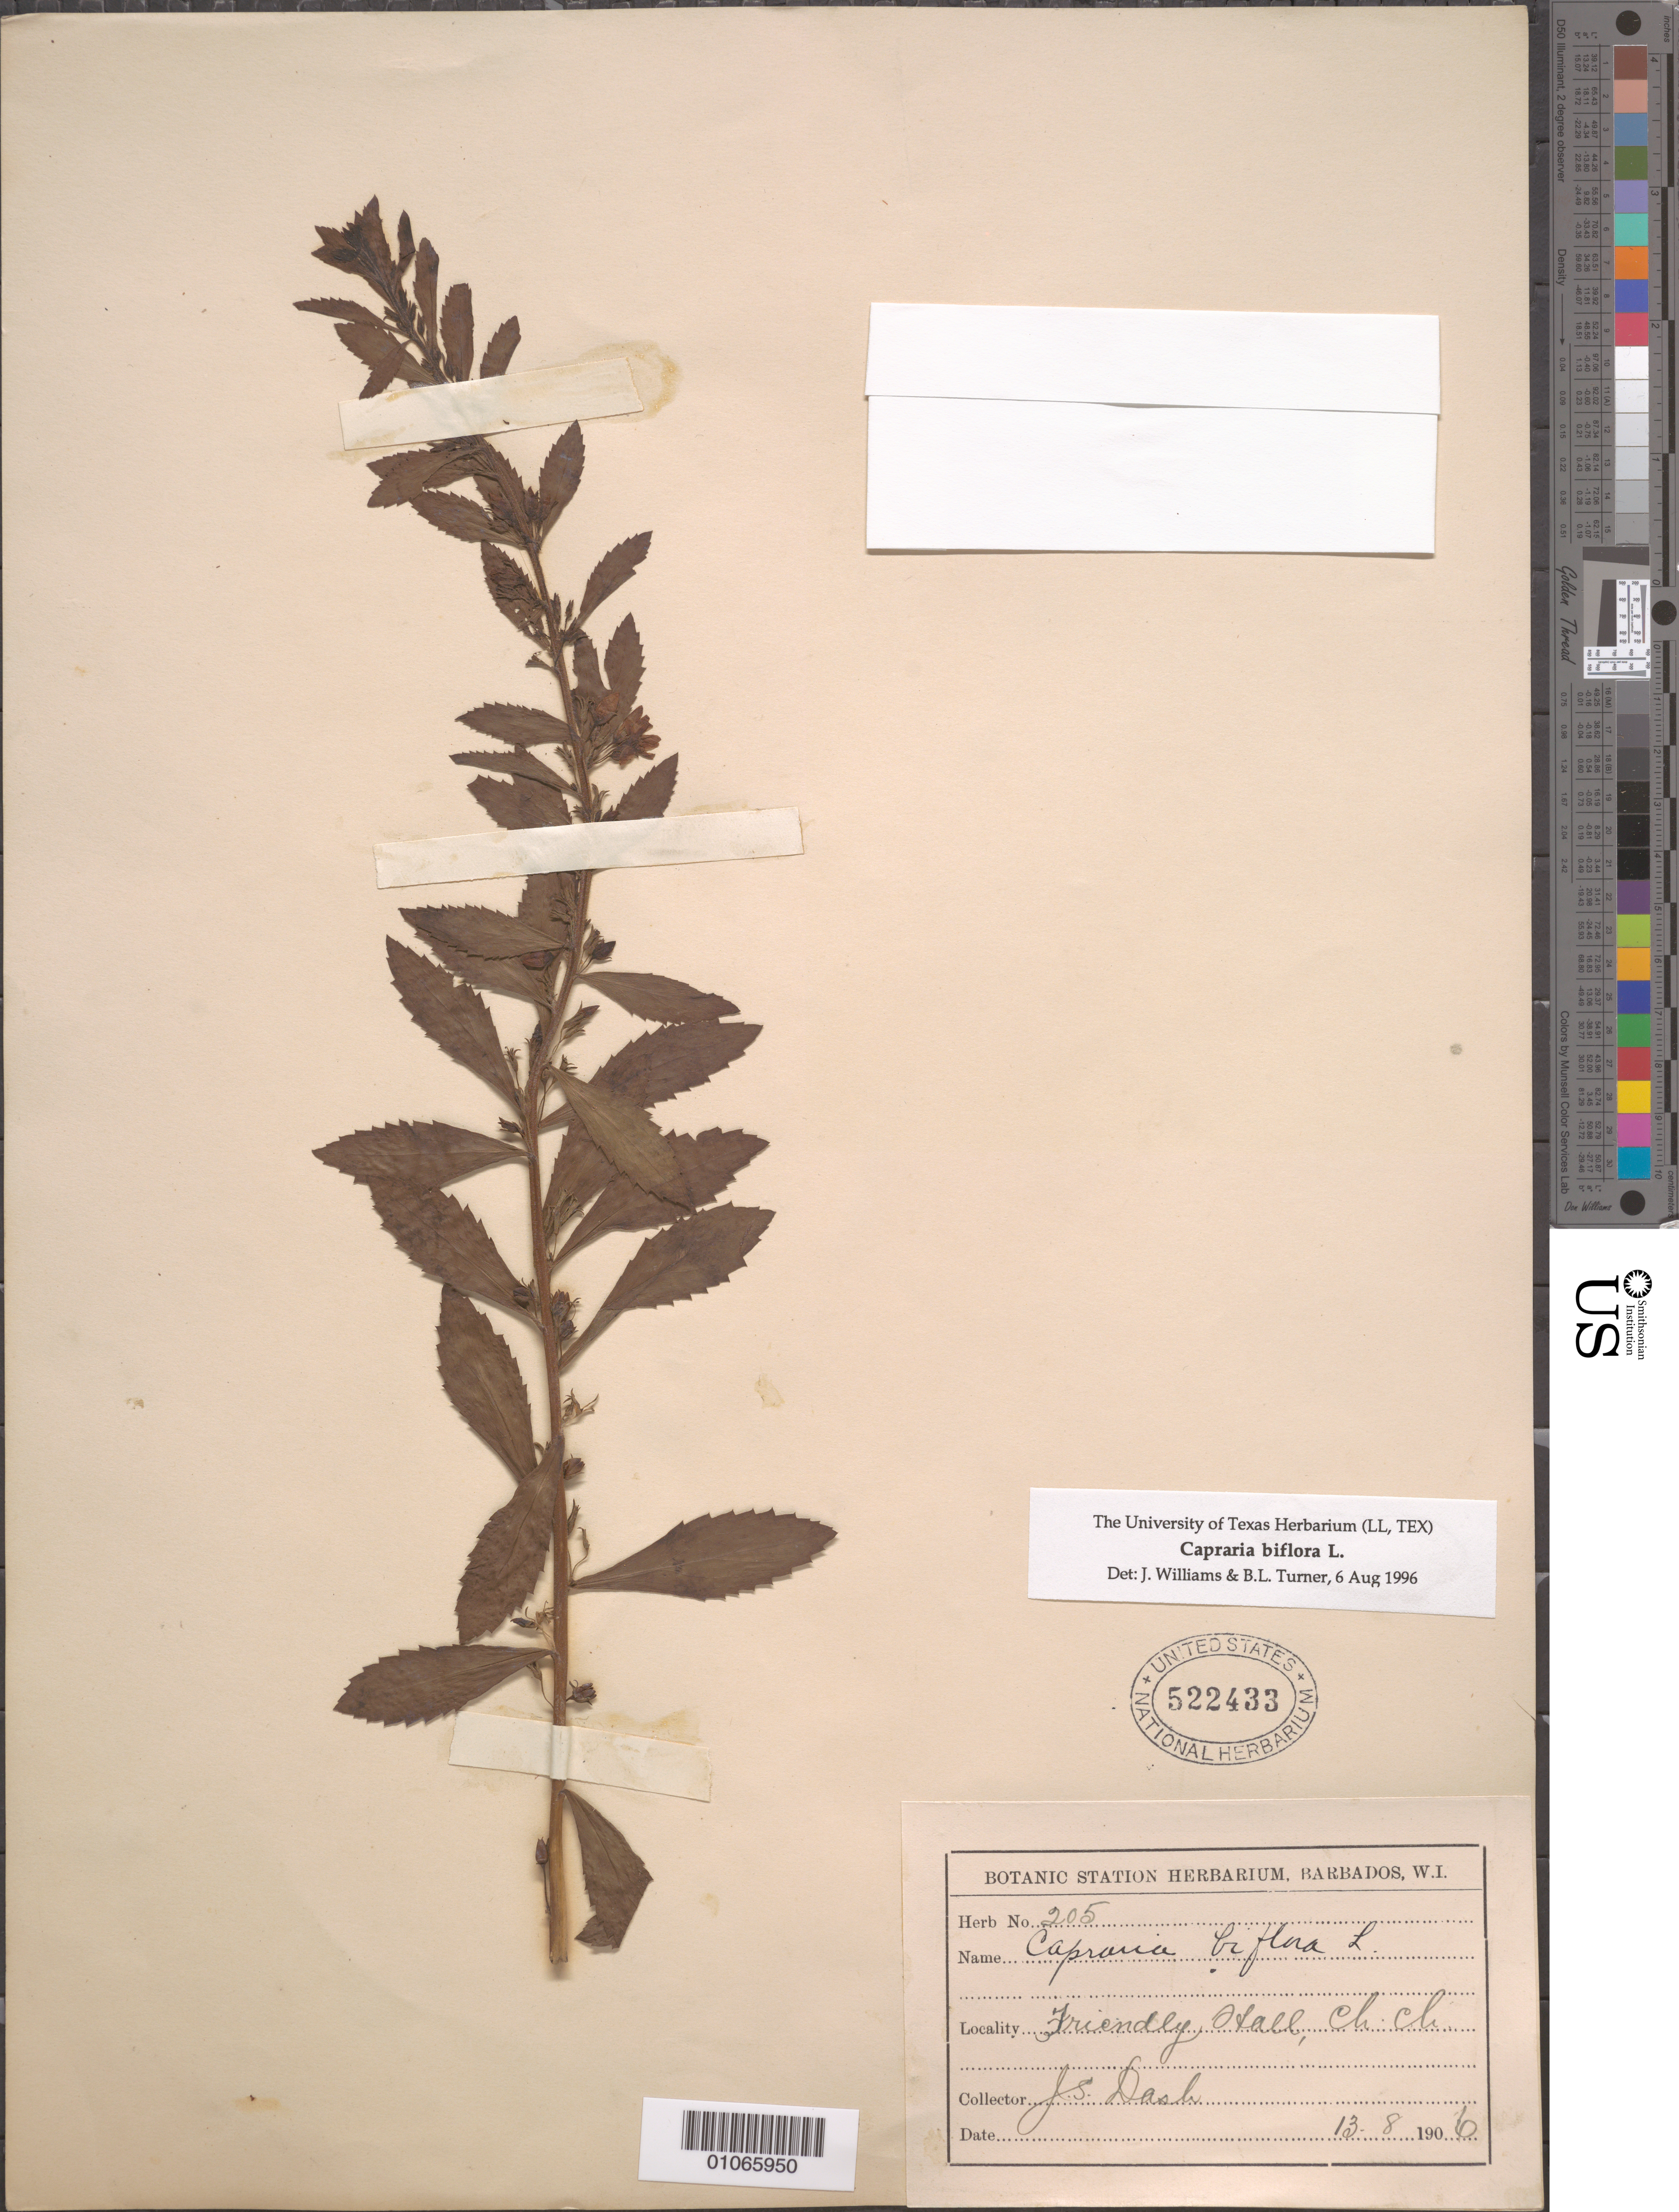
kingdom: Plantae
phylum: Tracheophyta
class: Magnoliopsida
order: Lamiales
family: Scrophulariaceae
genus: Capraria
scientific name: Capraria biflora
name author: L.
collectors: J. Dash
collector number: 205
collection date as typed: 13 Aug 1906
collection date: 1906-08-13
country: Barbados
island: Barbados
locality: Friendly Hall. Ch-Ch?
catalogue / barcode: US 522433